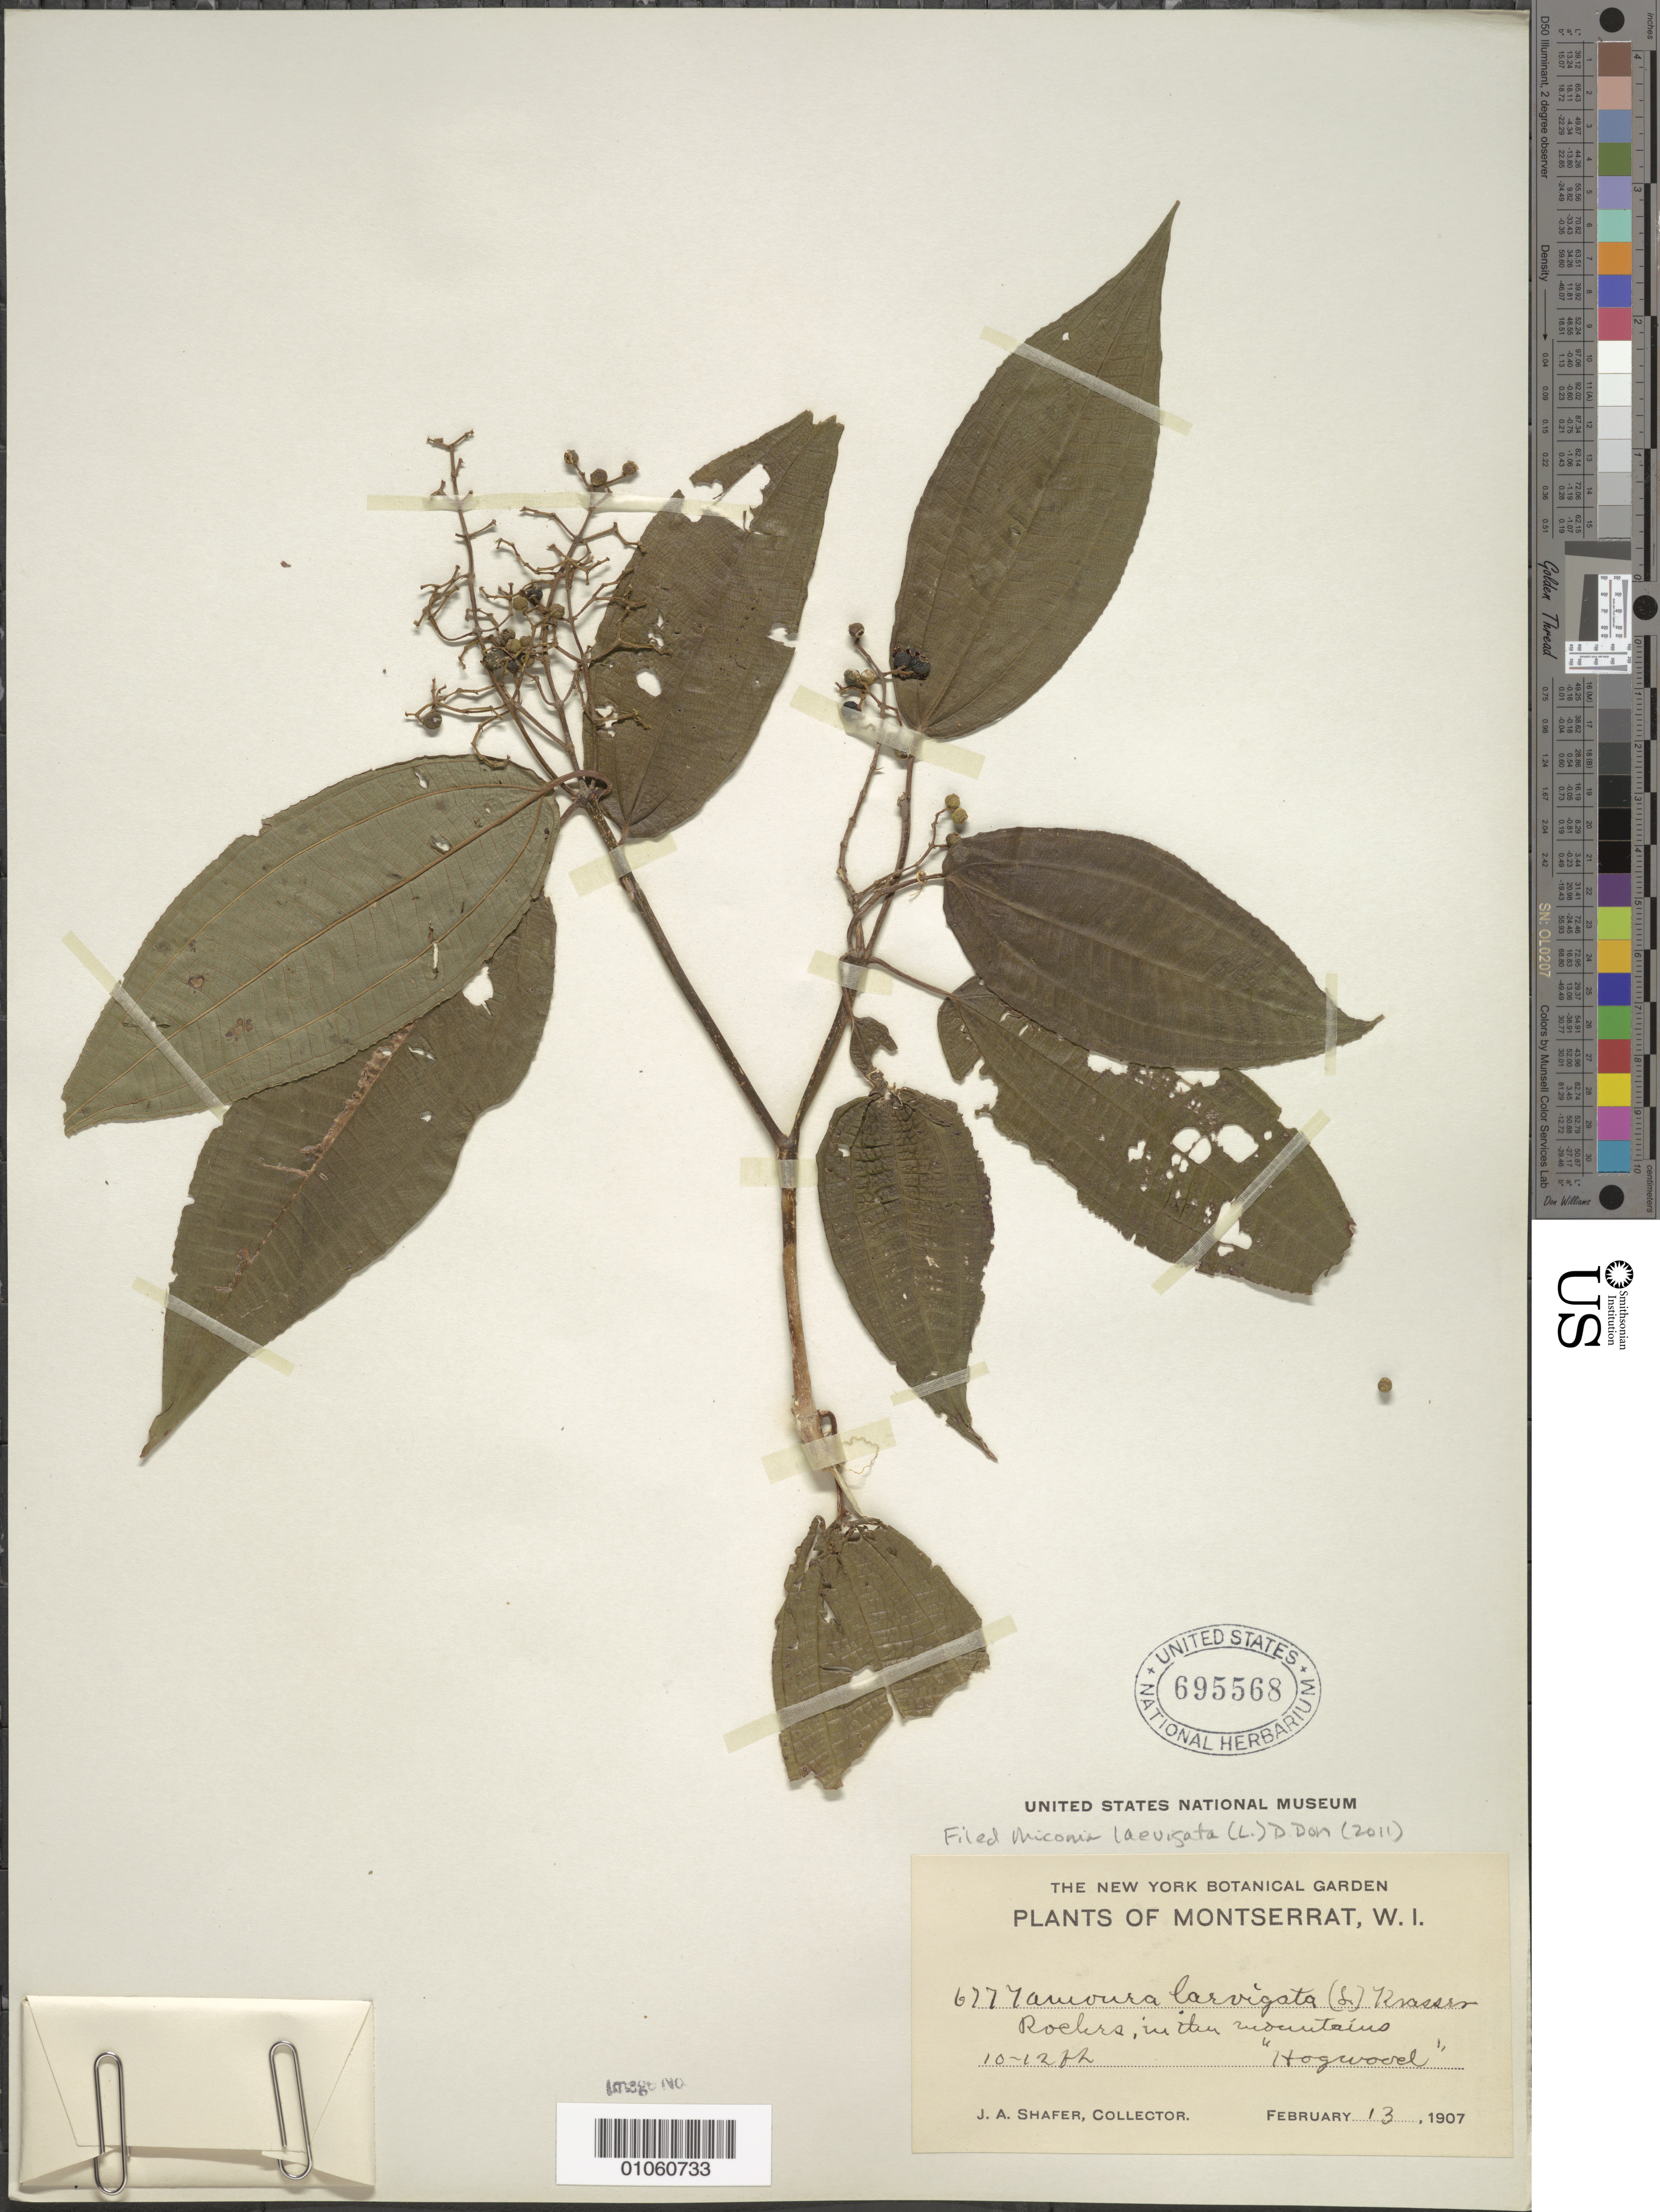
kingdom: Plantae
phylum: Tracheophyta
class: Magnoliopsida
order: Myrtales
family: Melastomataceae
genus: Miconia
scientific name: Miconia laevigata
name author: (L.) D. Don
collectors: J. A. Shafer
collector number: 677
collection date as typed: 13 Feb 1907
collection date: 1907-02-13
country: Montserrat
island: Montserrat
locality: Rochers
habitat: In the mountains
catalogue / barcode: US 695568